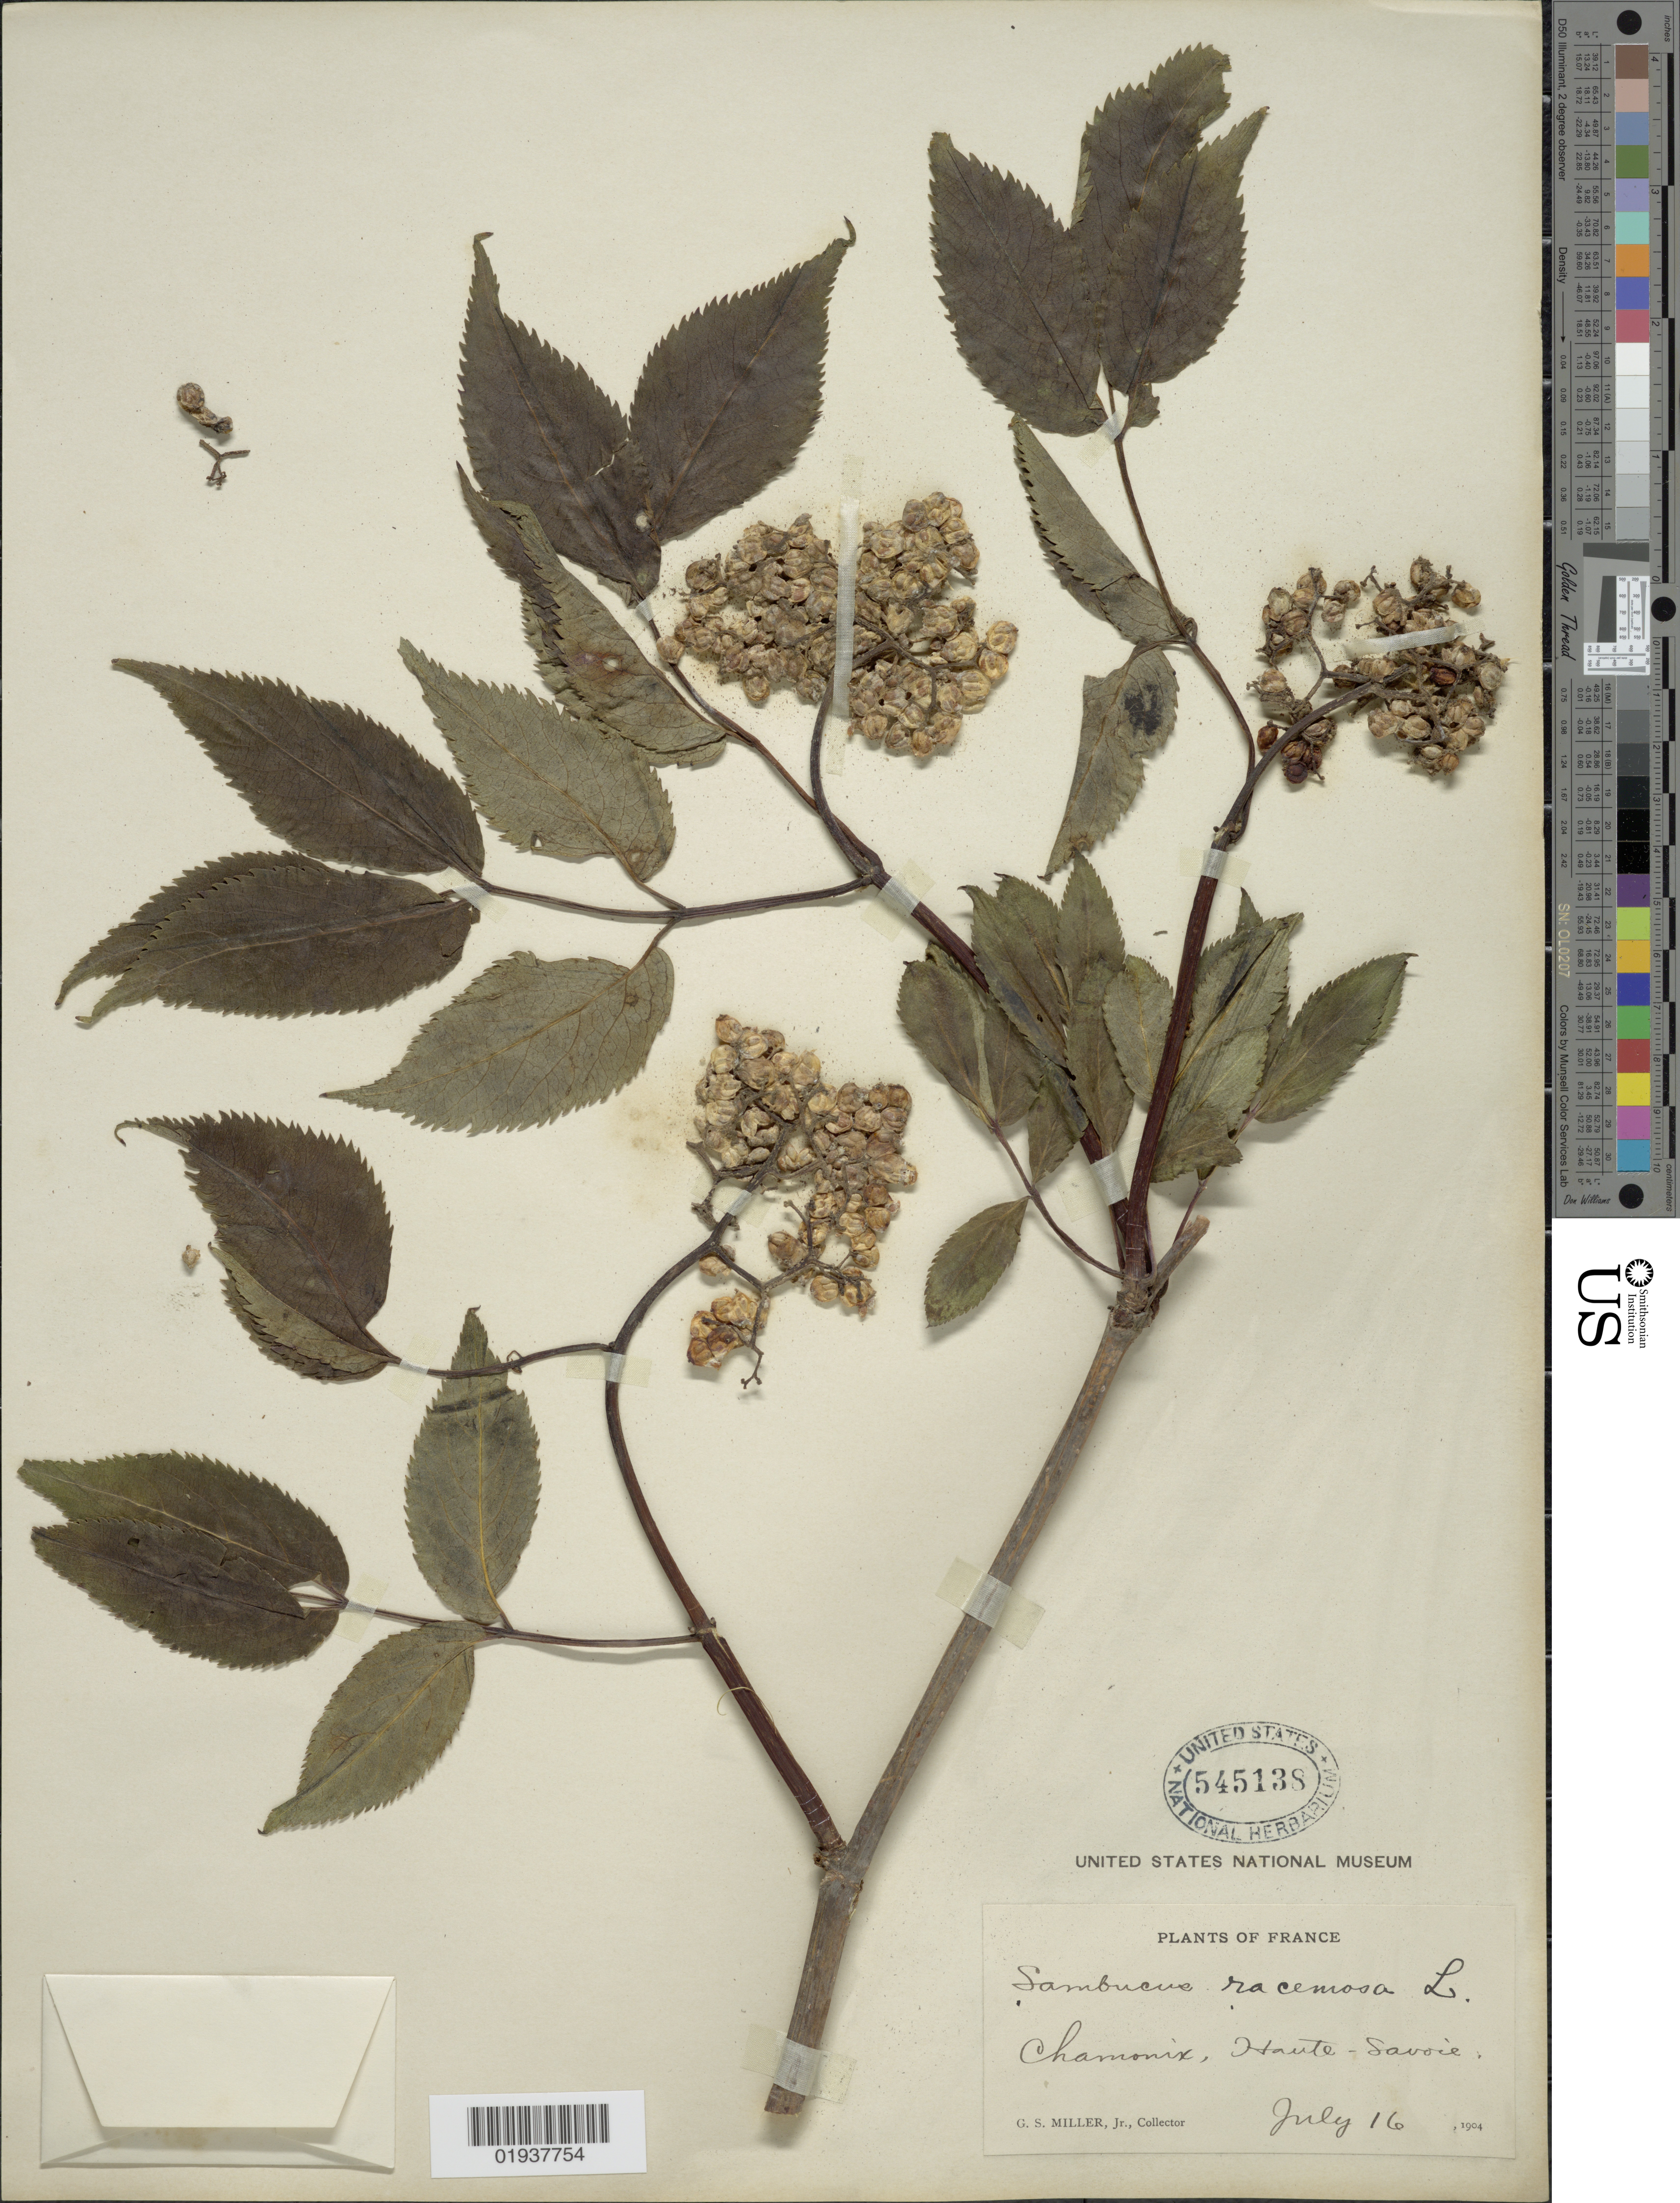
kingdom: Plantae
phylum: Tracheophyta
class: Magnoliopsida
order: Dipsacales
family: Viburnaceae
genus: Sambucus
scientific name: Sambucus racemosa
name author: L.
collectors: G. S. Miller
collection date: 1904-07-16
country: France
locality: Chamonix, Haute Savoie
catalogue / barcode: US 545138